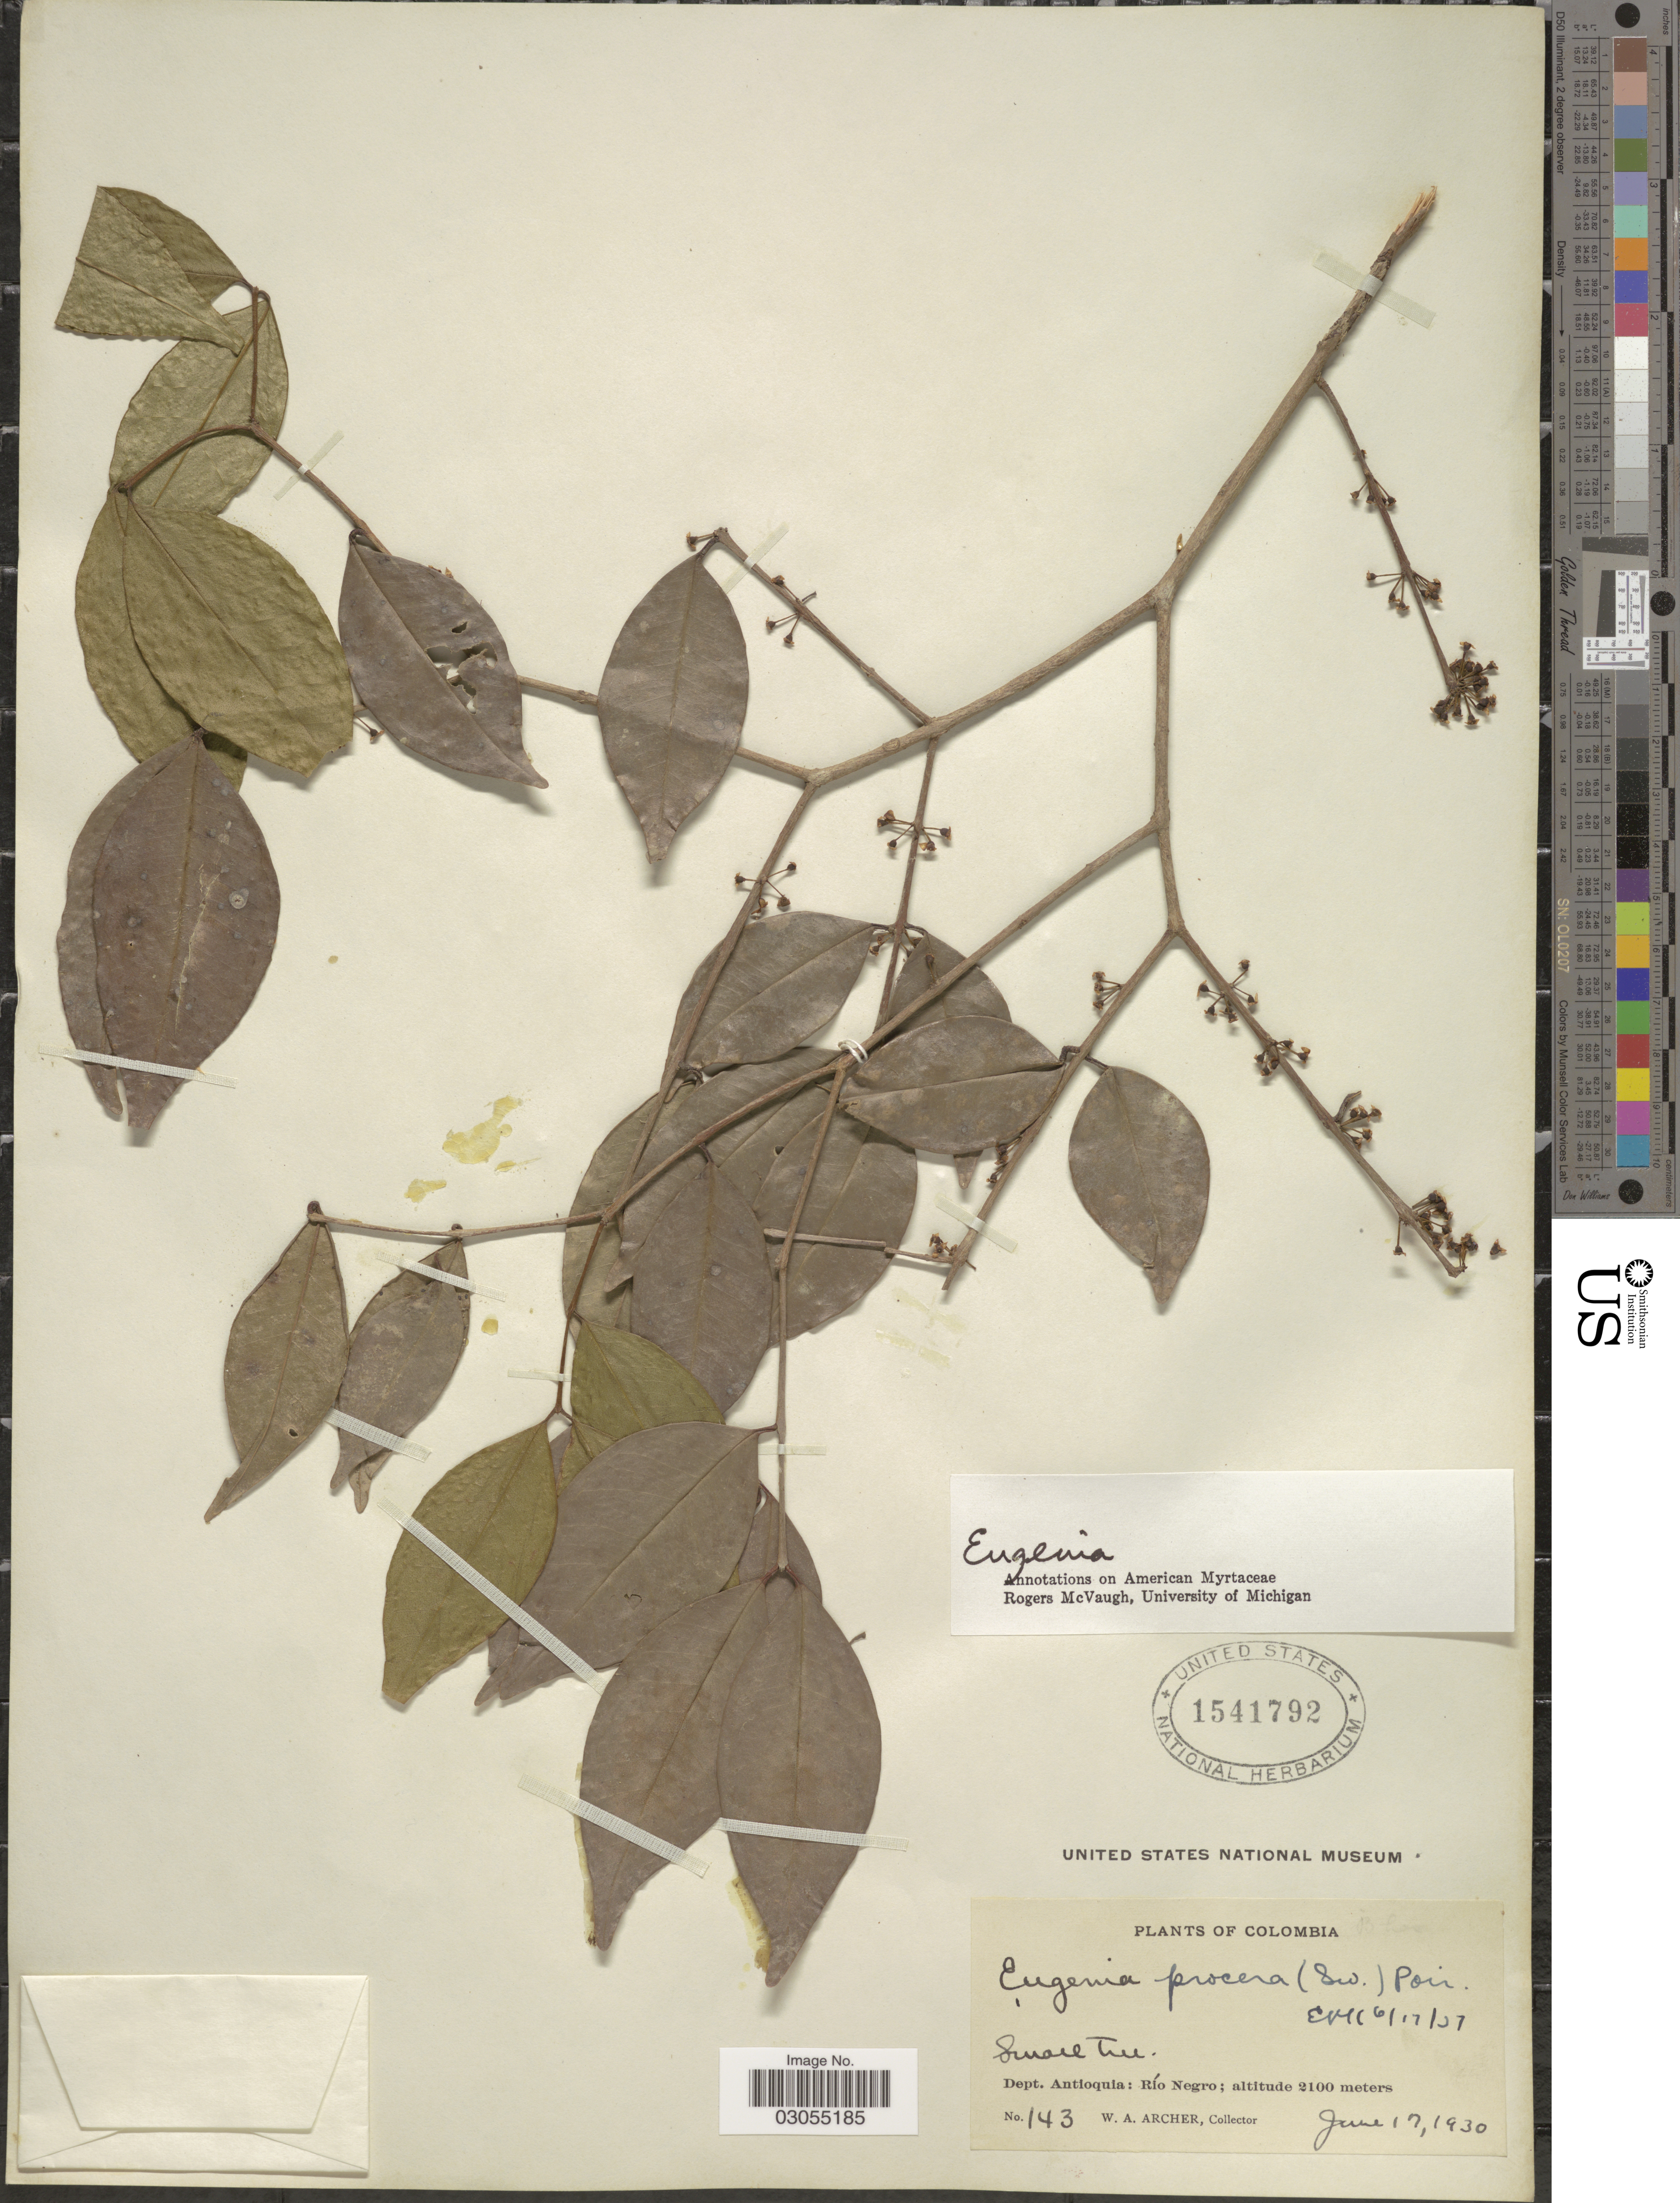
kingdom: Plantae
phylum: Tracheophyta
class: Magnoliopsida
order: Myrtales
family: Myrtaceae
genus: Eugenia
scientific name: Eugenia sp.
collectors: W. Archer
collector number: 143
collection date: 1930-06-17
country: Colombia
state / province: Antioquia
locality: Río Negro.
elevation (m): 2100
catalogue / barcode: US 1541792